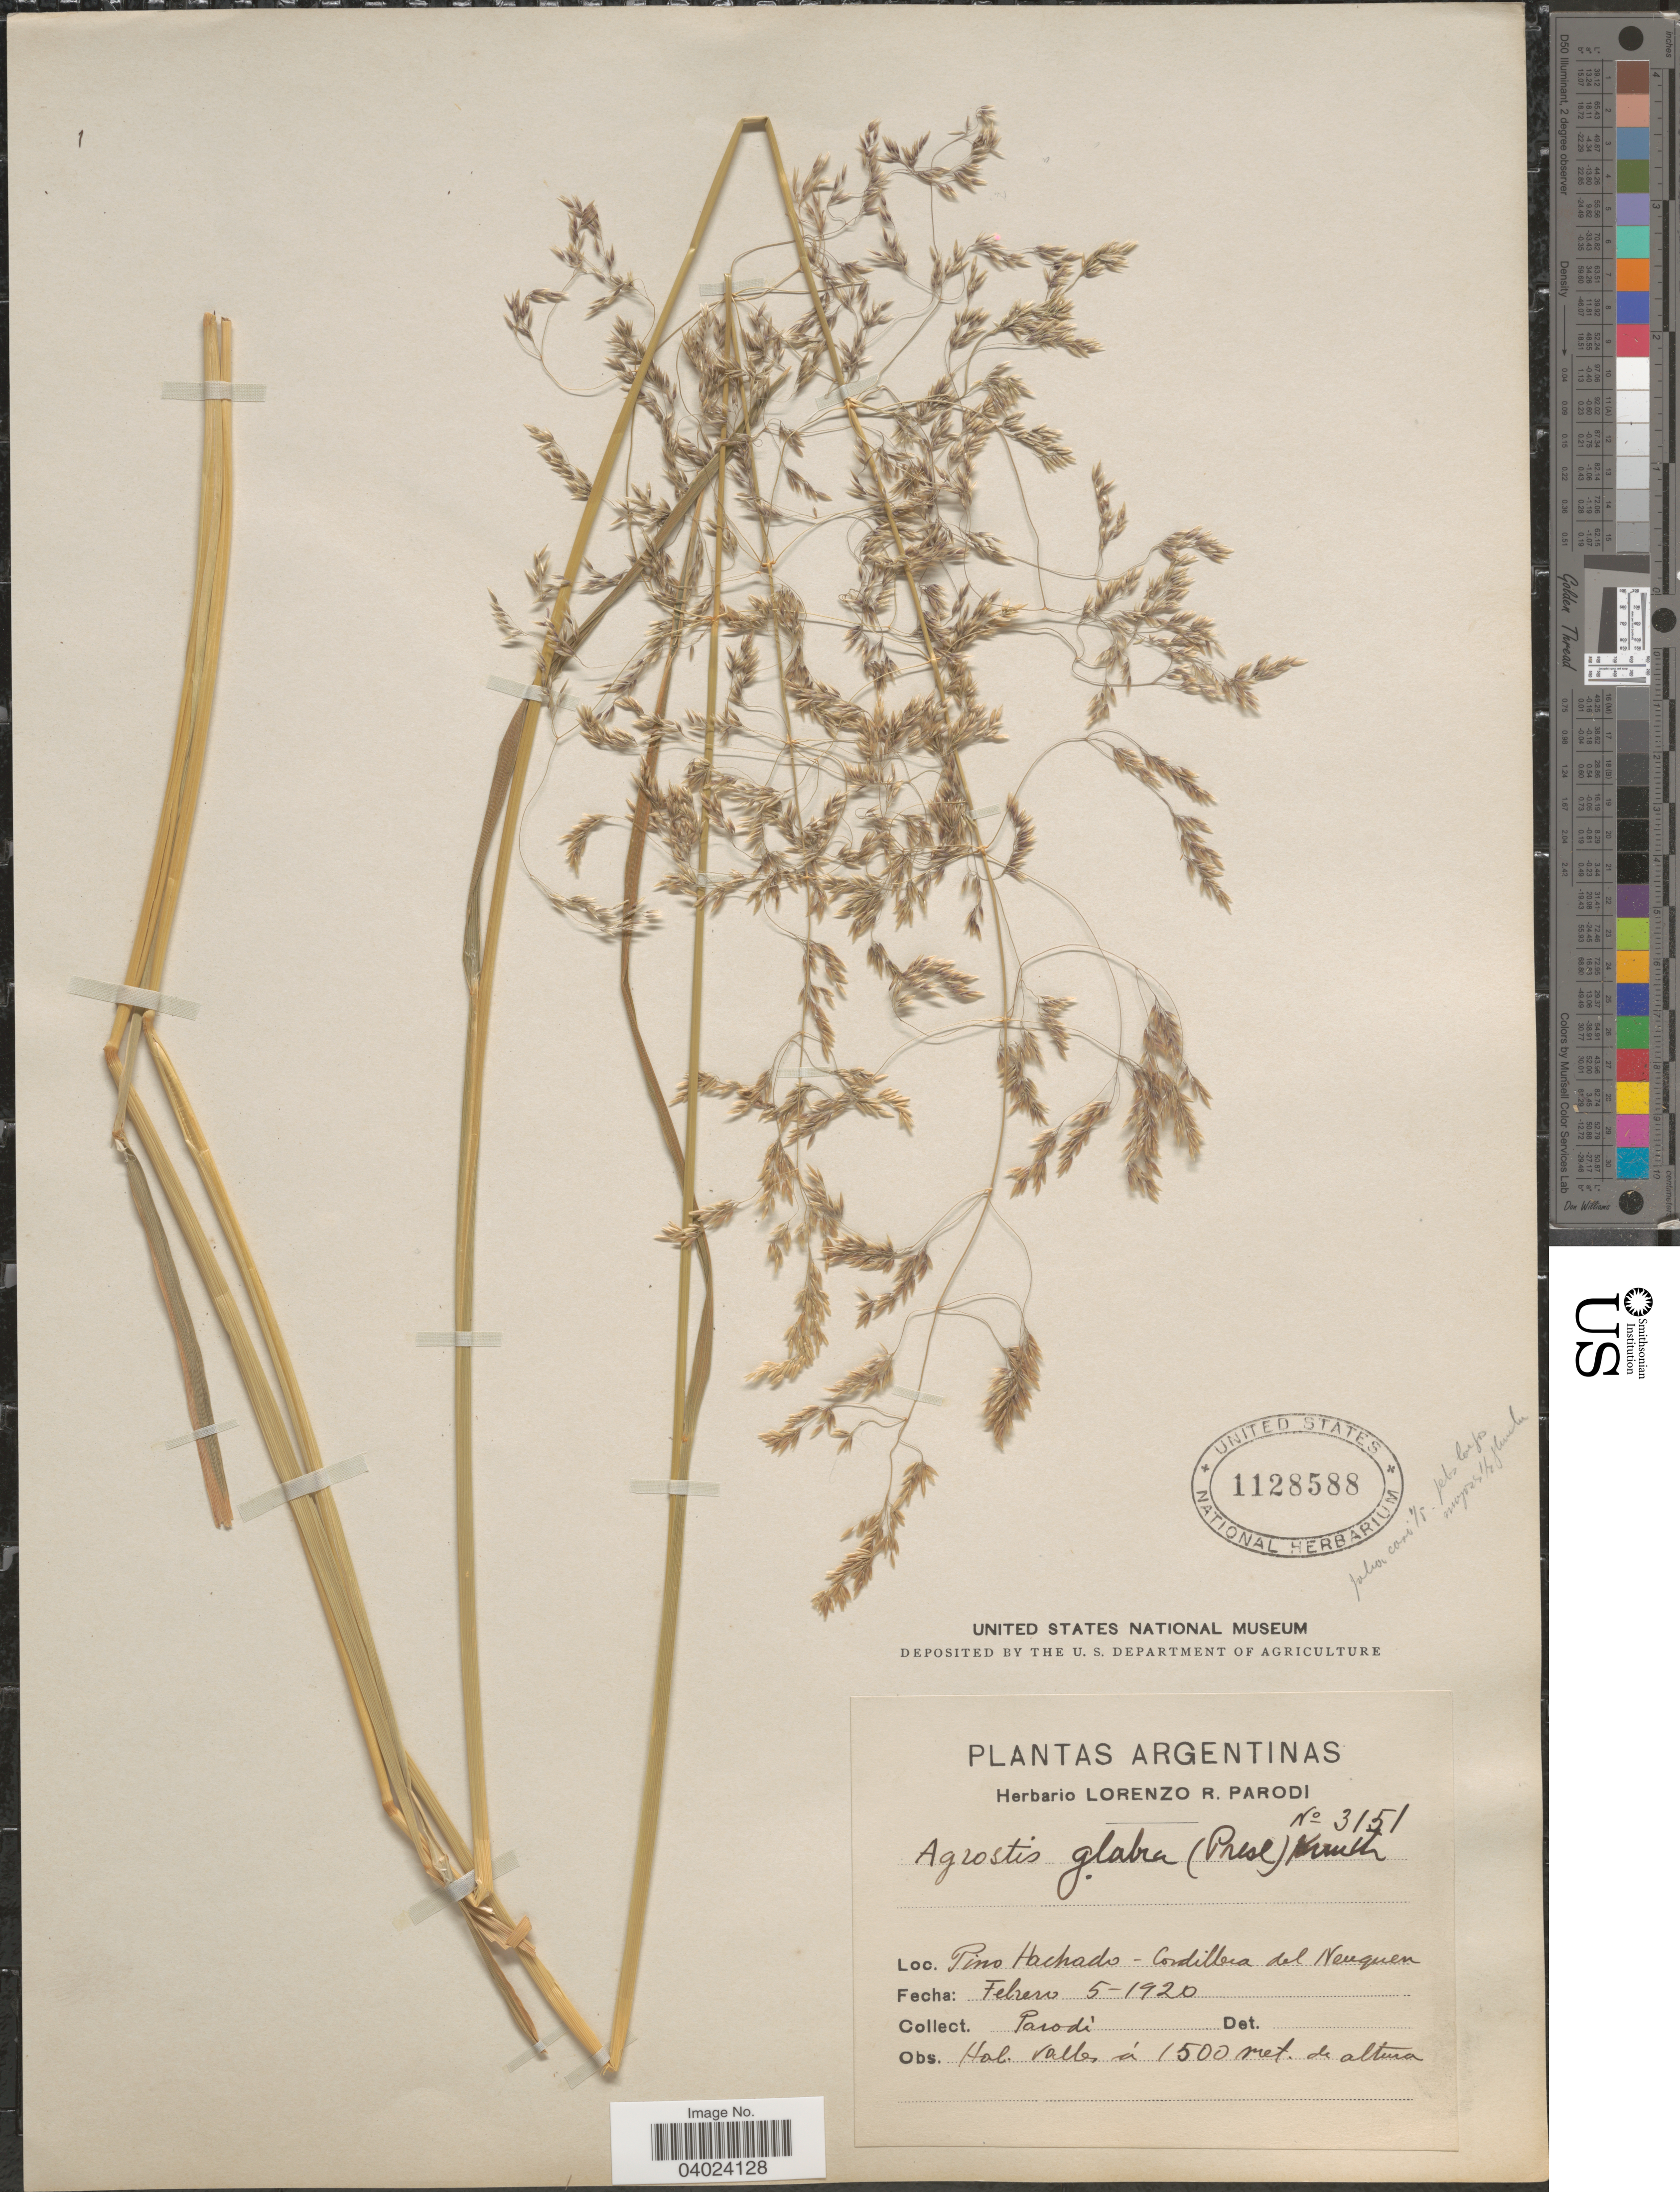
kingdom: Plantae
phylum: Tracheophyta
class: Liliopsida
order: Poales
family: Poaceae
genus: Agrostis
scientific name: Agrostis glabra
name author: (J. Presl) Kunth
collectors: L. R. Parodi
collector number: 3151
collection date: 1920-02-05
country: Argentina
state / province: Neuquen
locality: Pino Hachado - Cordillera del Neuquen.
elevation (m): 1500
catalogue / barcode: US 1128588